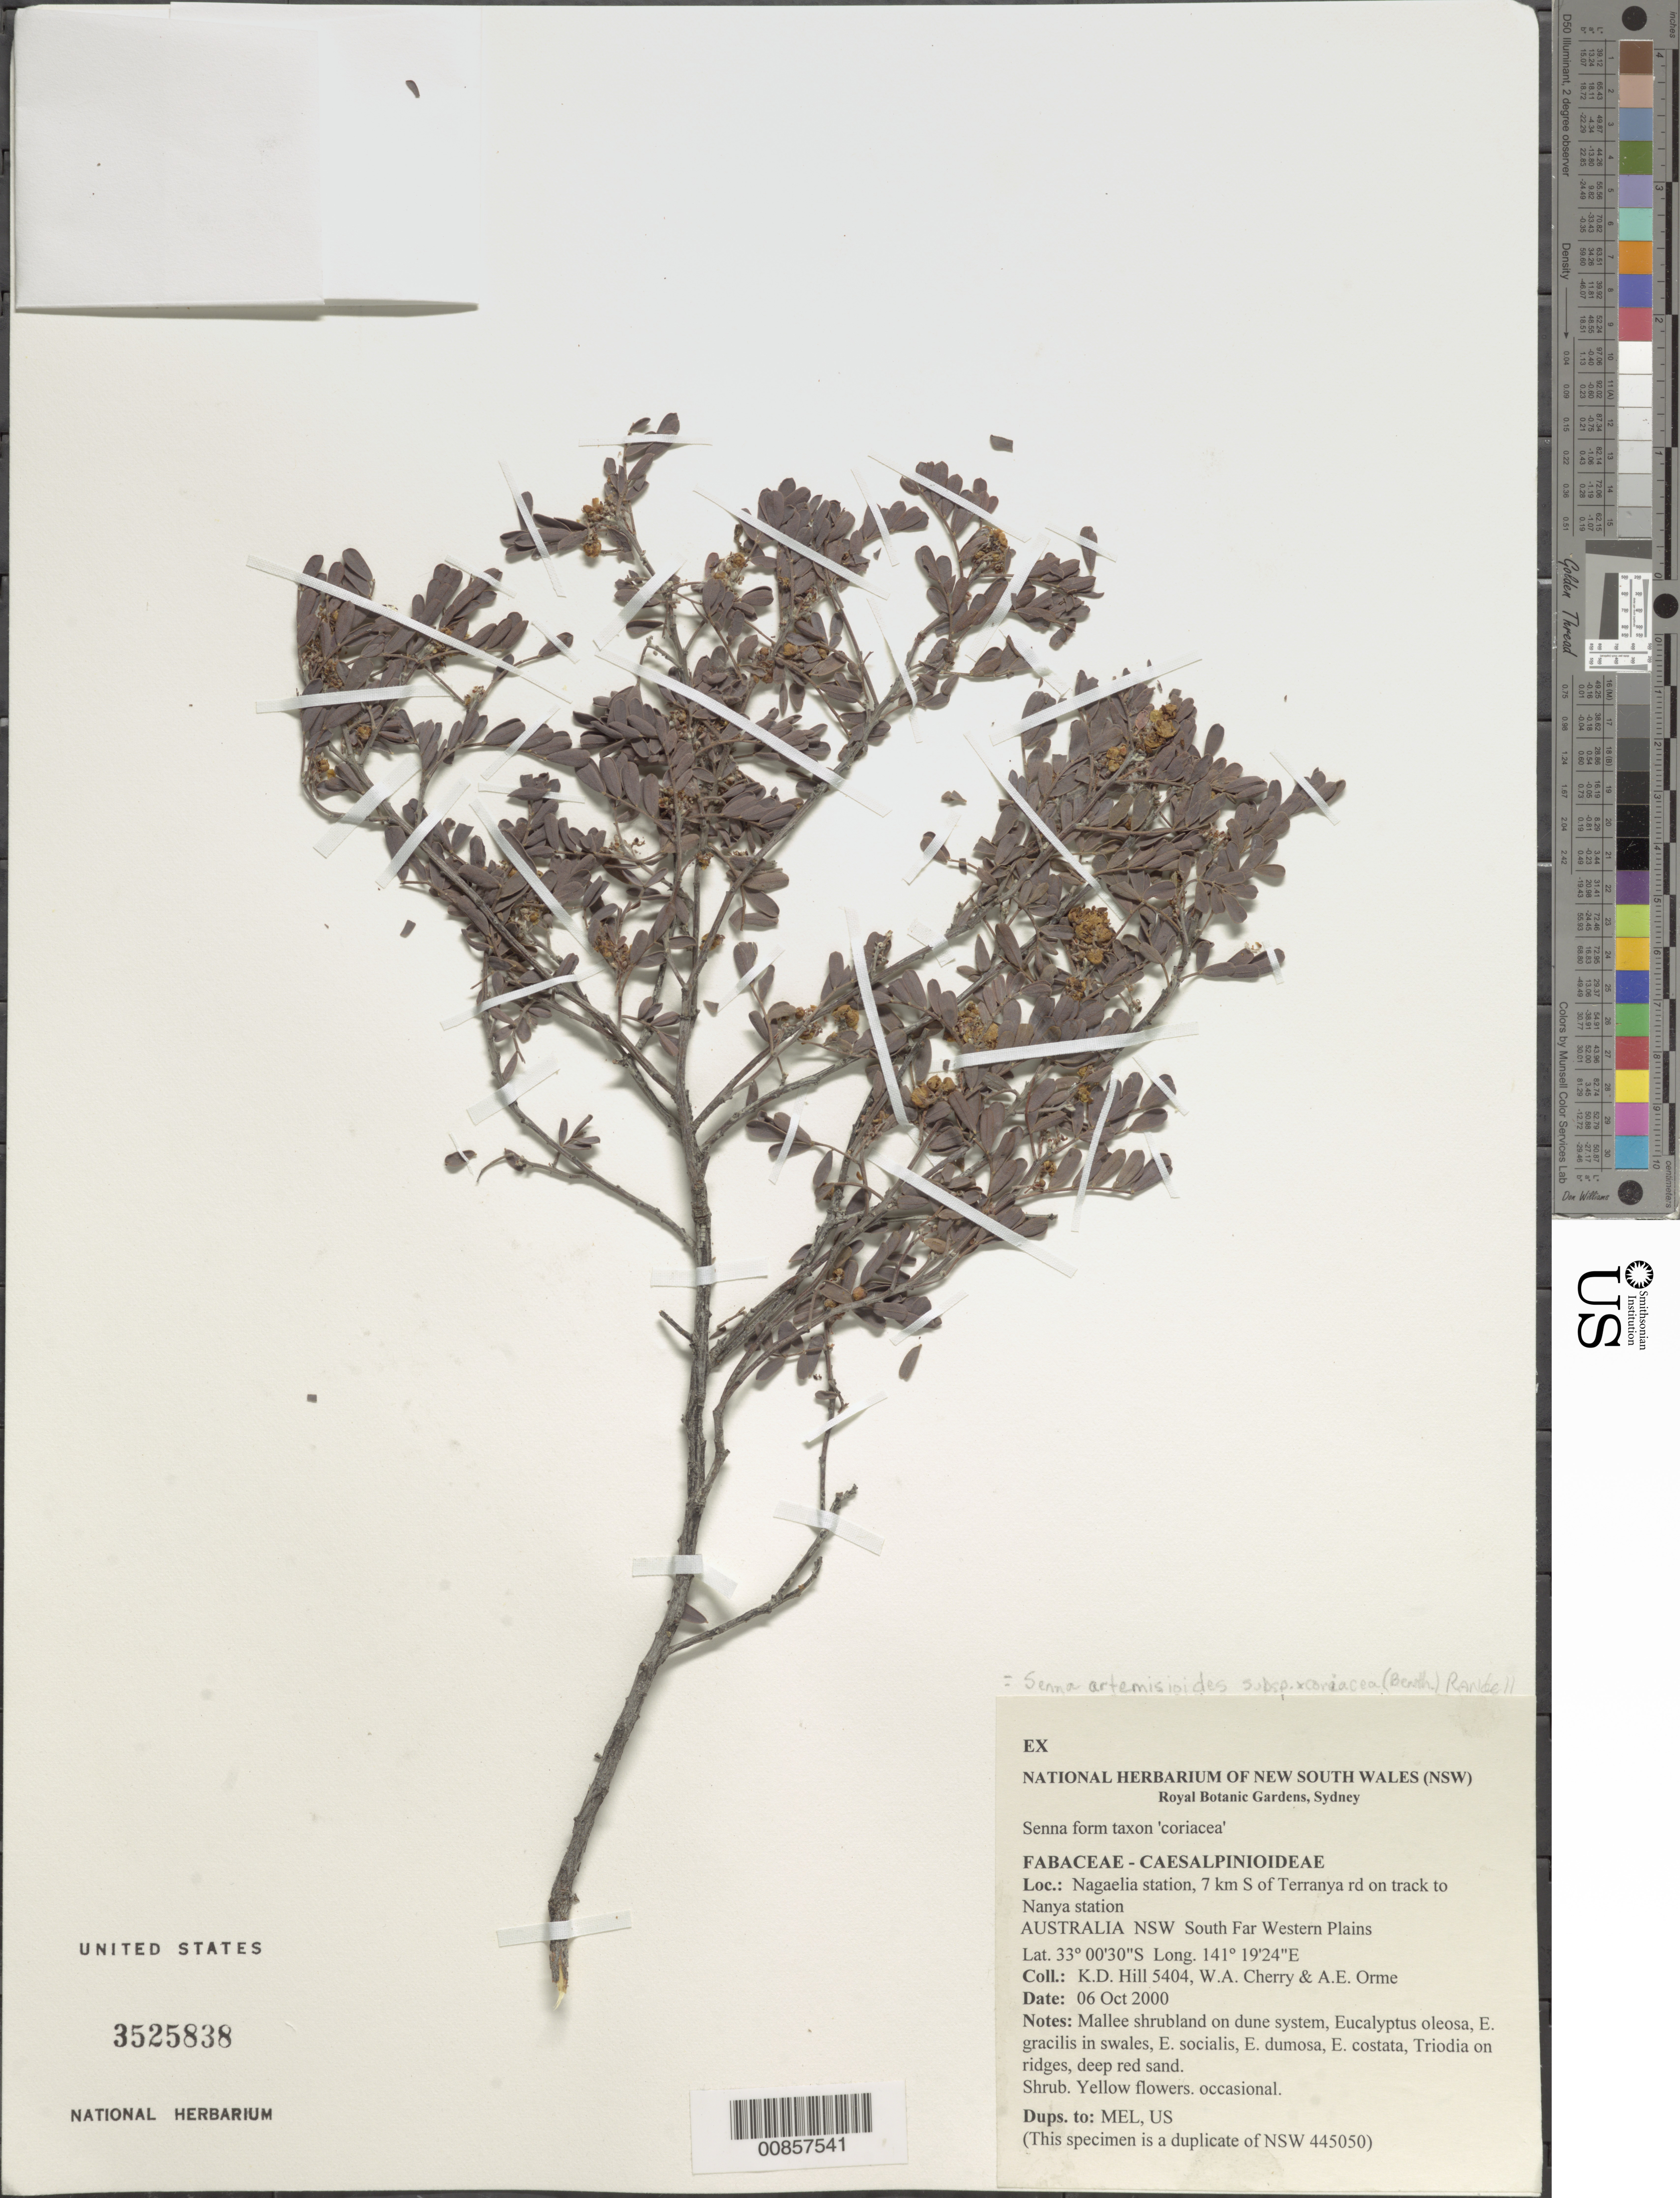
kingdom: Plantae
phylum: Tracheophyta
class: Magnoliopsida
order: Fabales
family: Fabaceae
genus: Senna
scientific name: Senna artemisioides subsp. x coriacea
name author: (Benth.) Randell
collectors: K. D. Hill, W. A. Cherry & A. Orme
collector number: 5404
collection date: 2000-10-06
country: Australia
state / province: New South Wales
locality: South Far Western Plains, Nagaelia station, 7 km. S of Terranya rd on track to Nanya station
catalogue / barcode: US 3525838